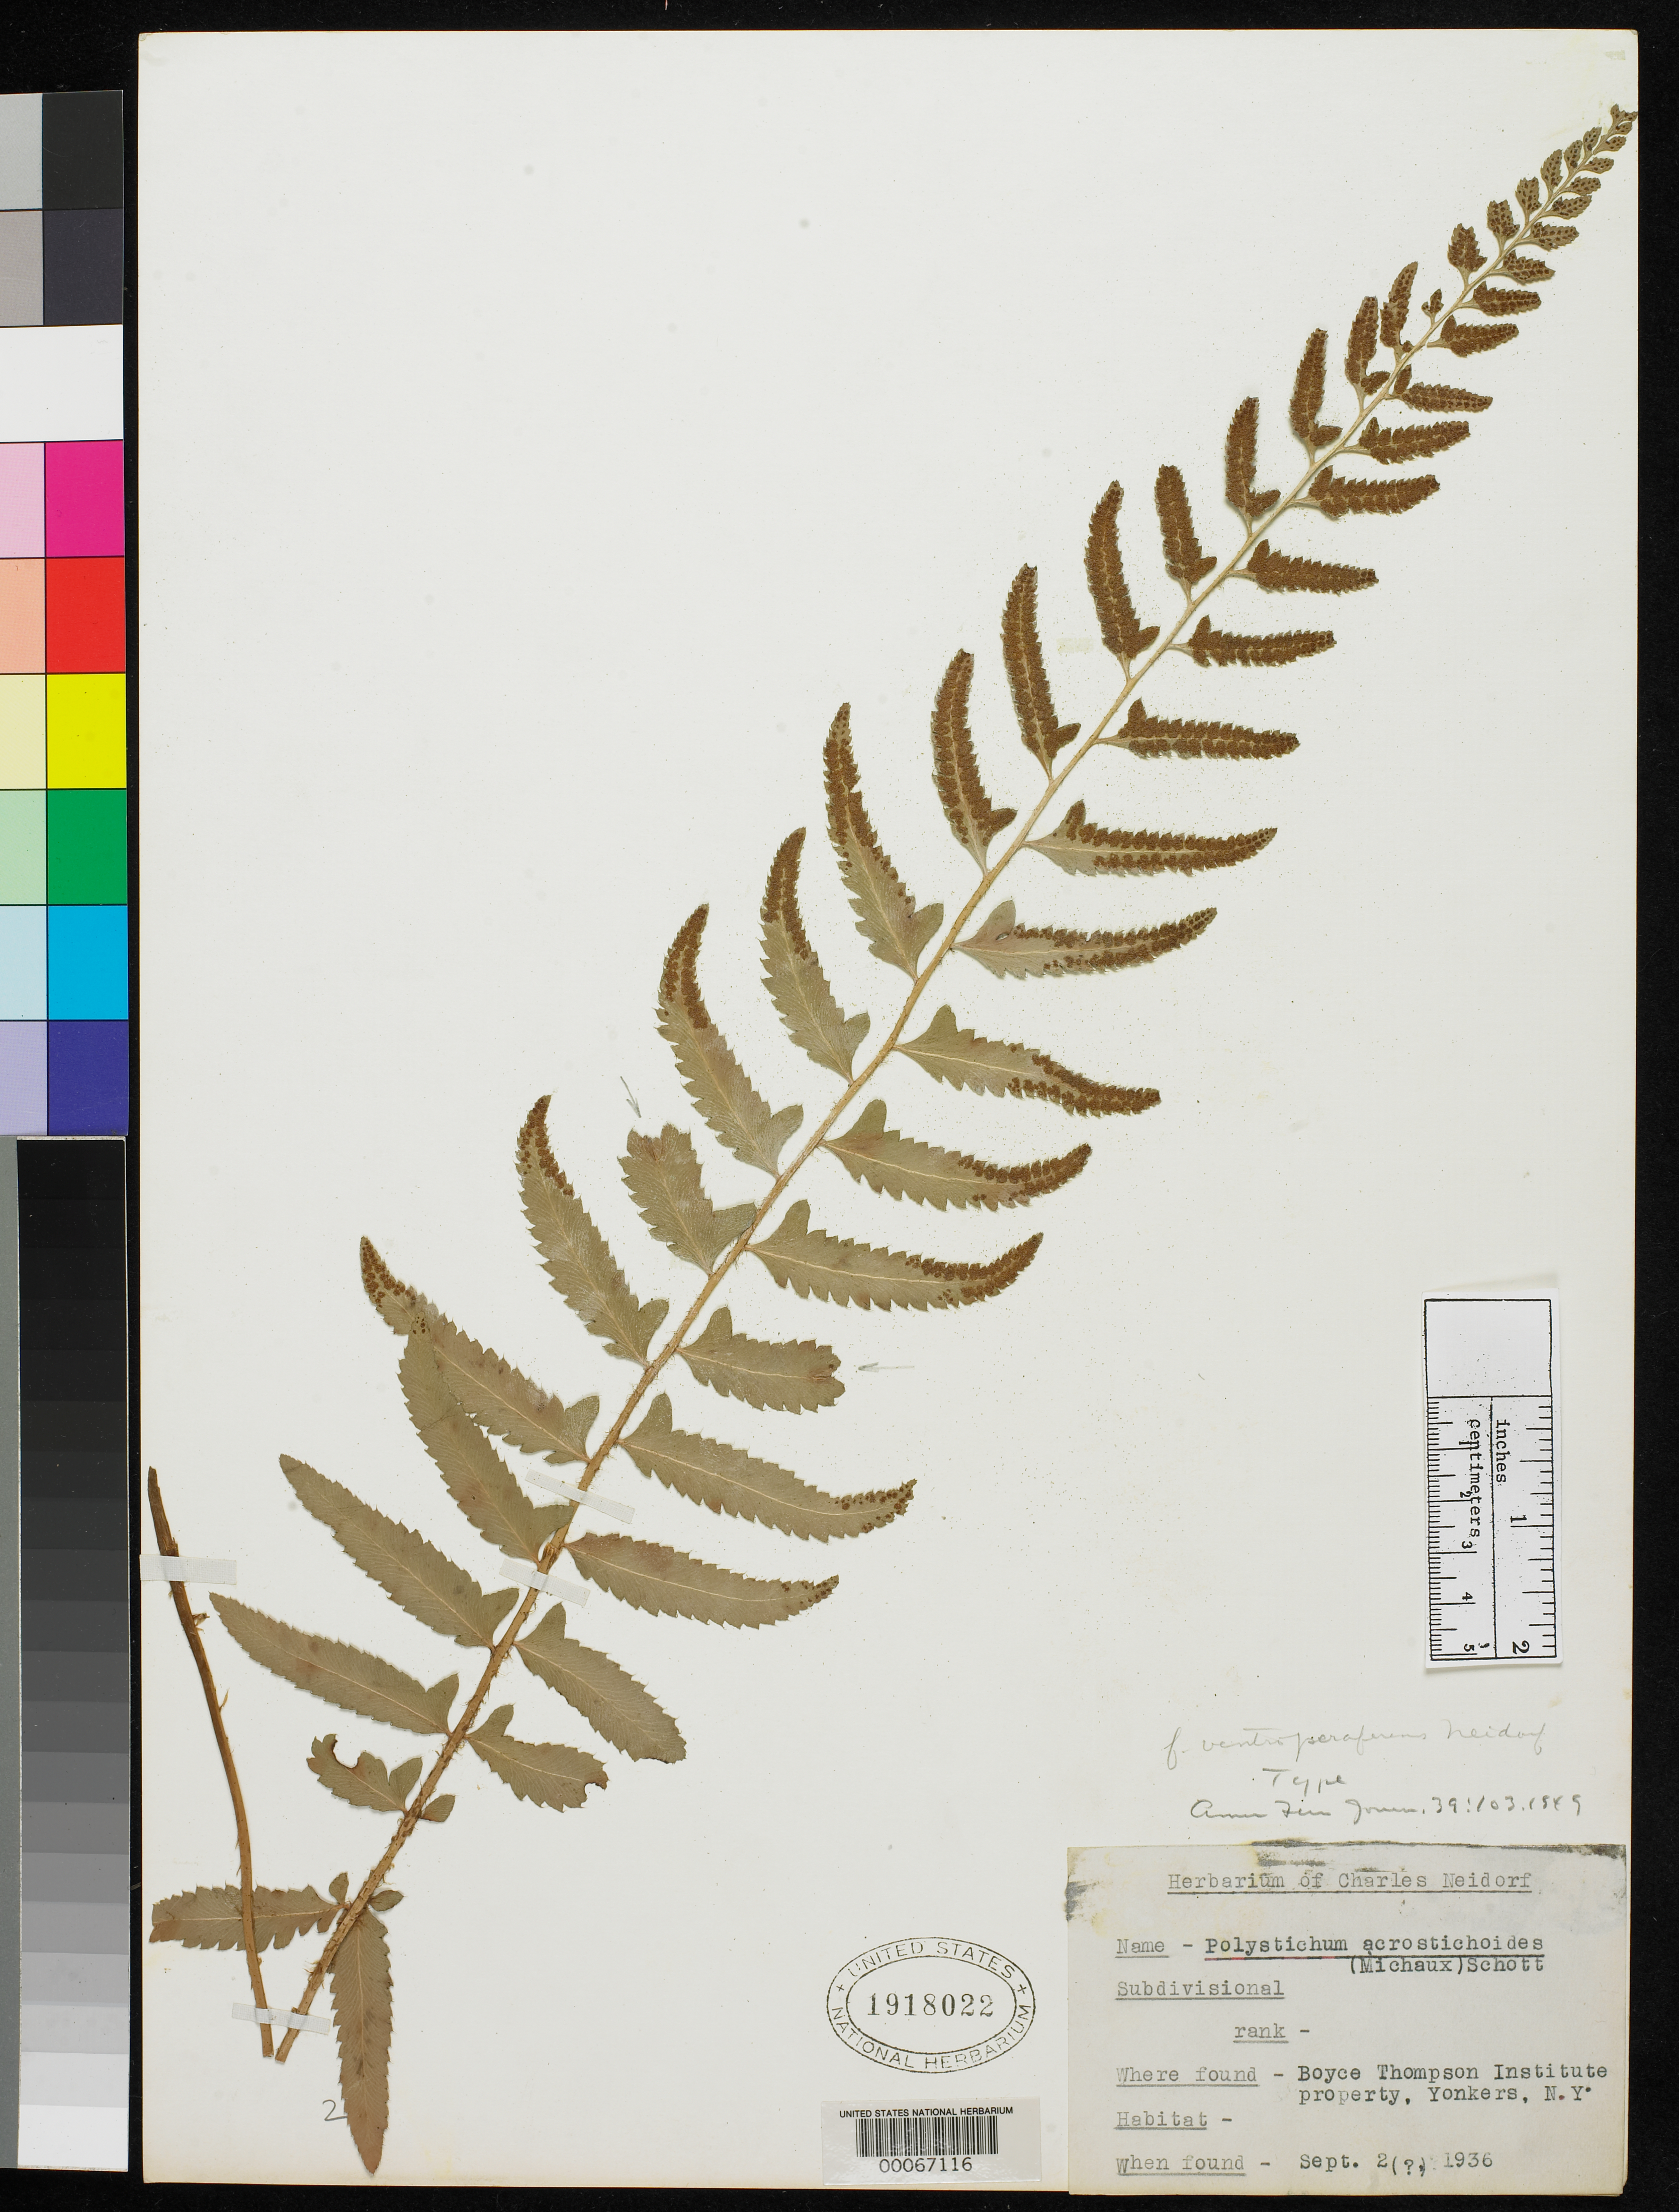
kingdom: Plantae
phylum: Tracheophyta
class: Polypodiopsida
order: Polypodiales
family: Dryopteridaceae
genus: Polystichum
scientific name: Polystichum acrostichoides f. ventroperaferens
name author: Neidorf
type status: Holotype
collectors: C. Neidorf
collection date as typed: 02 Sep 1936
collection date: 1936-09-02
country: United States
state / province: New York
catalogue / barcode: US 1918022